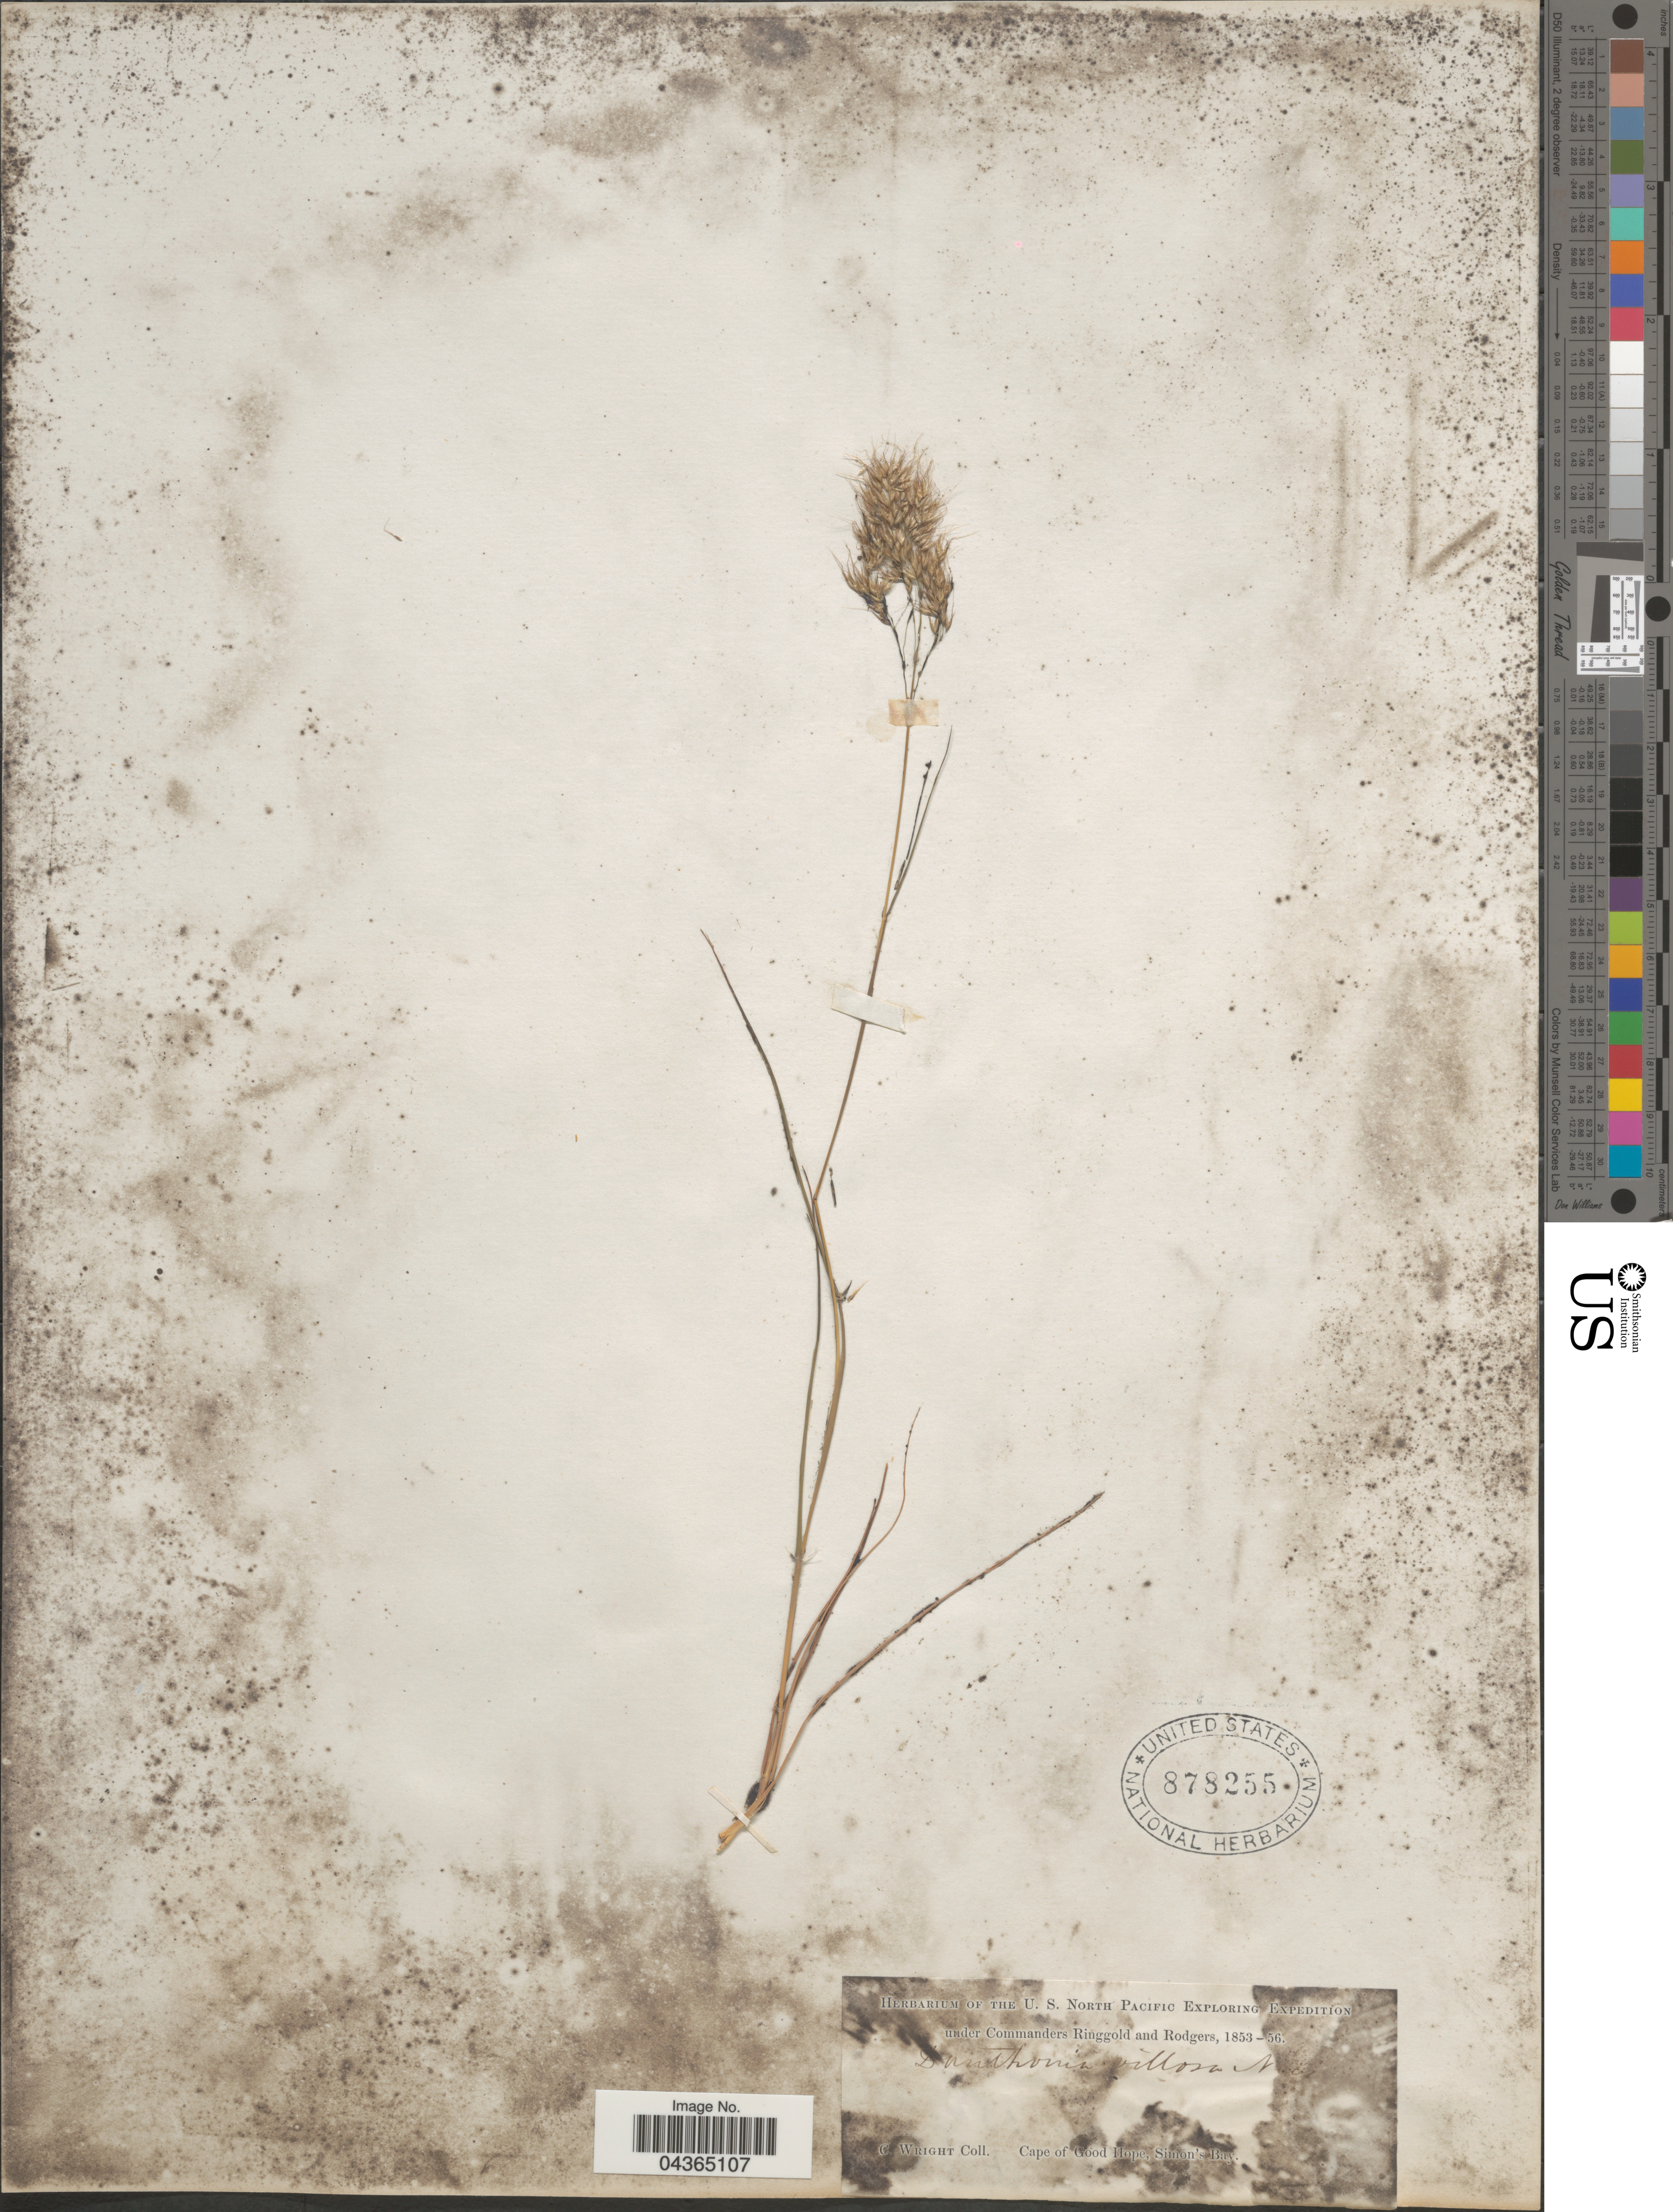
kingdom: Plantae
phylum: Tracheophyta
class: Liliopsida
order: Poales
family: Poaceae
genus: Pentameris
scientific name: Pentameris pallida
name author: (Thunb.) Galley & H.P. Linder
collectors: C. Wright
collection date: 1853/1856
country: South Africa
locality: The U.S. North Pacific Exploring Expedition under Commanders Ringgold and Rodgers, 1853-56. Cape of Good Hope, Simon's Bay.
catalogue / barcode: US 878255